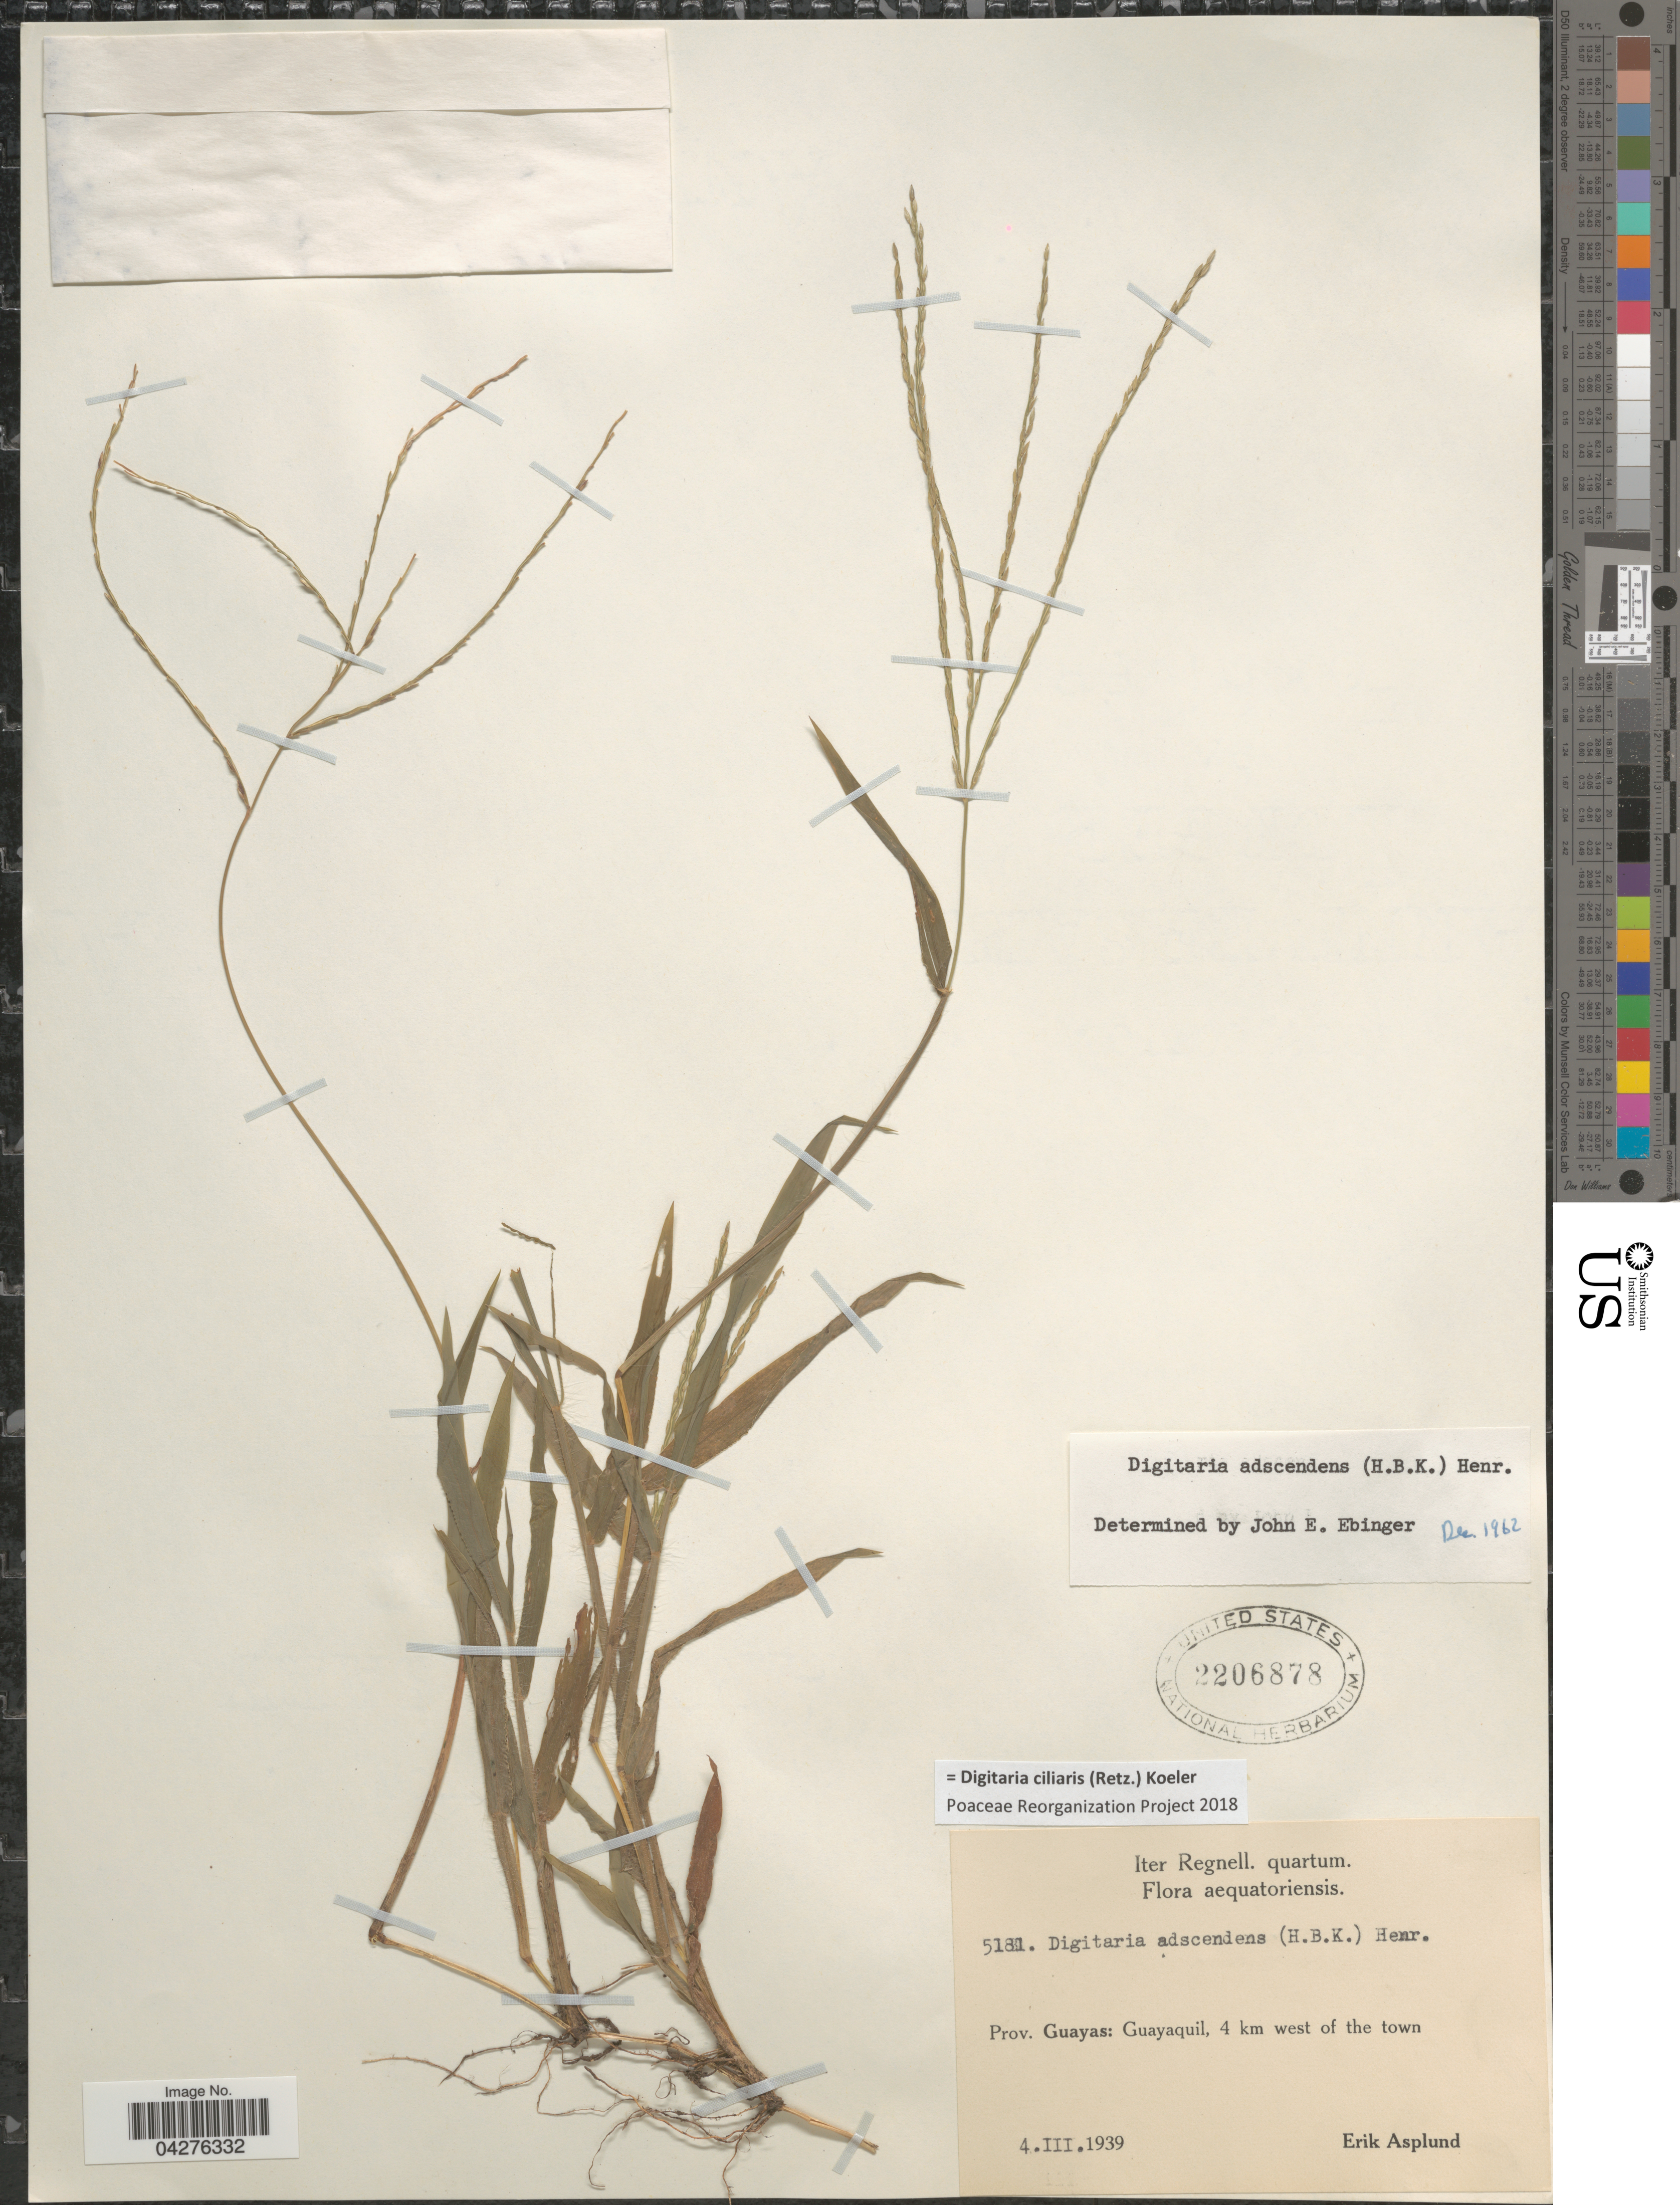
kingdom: Plantae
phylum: Tracheophyta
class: Liliopsida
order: Poales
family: Poaceae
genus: Digitaria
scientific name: Digitaria ciliaris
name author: (Retz.) Koeler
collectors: E. Asplund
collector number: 5181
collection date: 1939-03-04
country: Ecuador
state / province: Guayas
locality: Iter Regnell. quartum. Guayaquil, 4 km west of the town.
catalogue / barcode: US 2206878